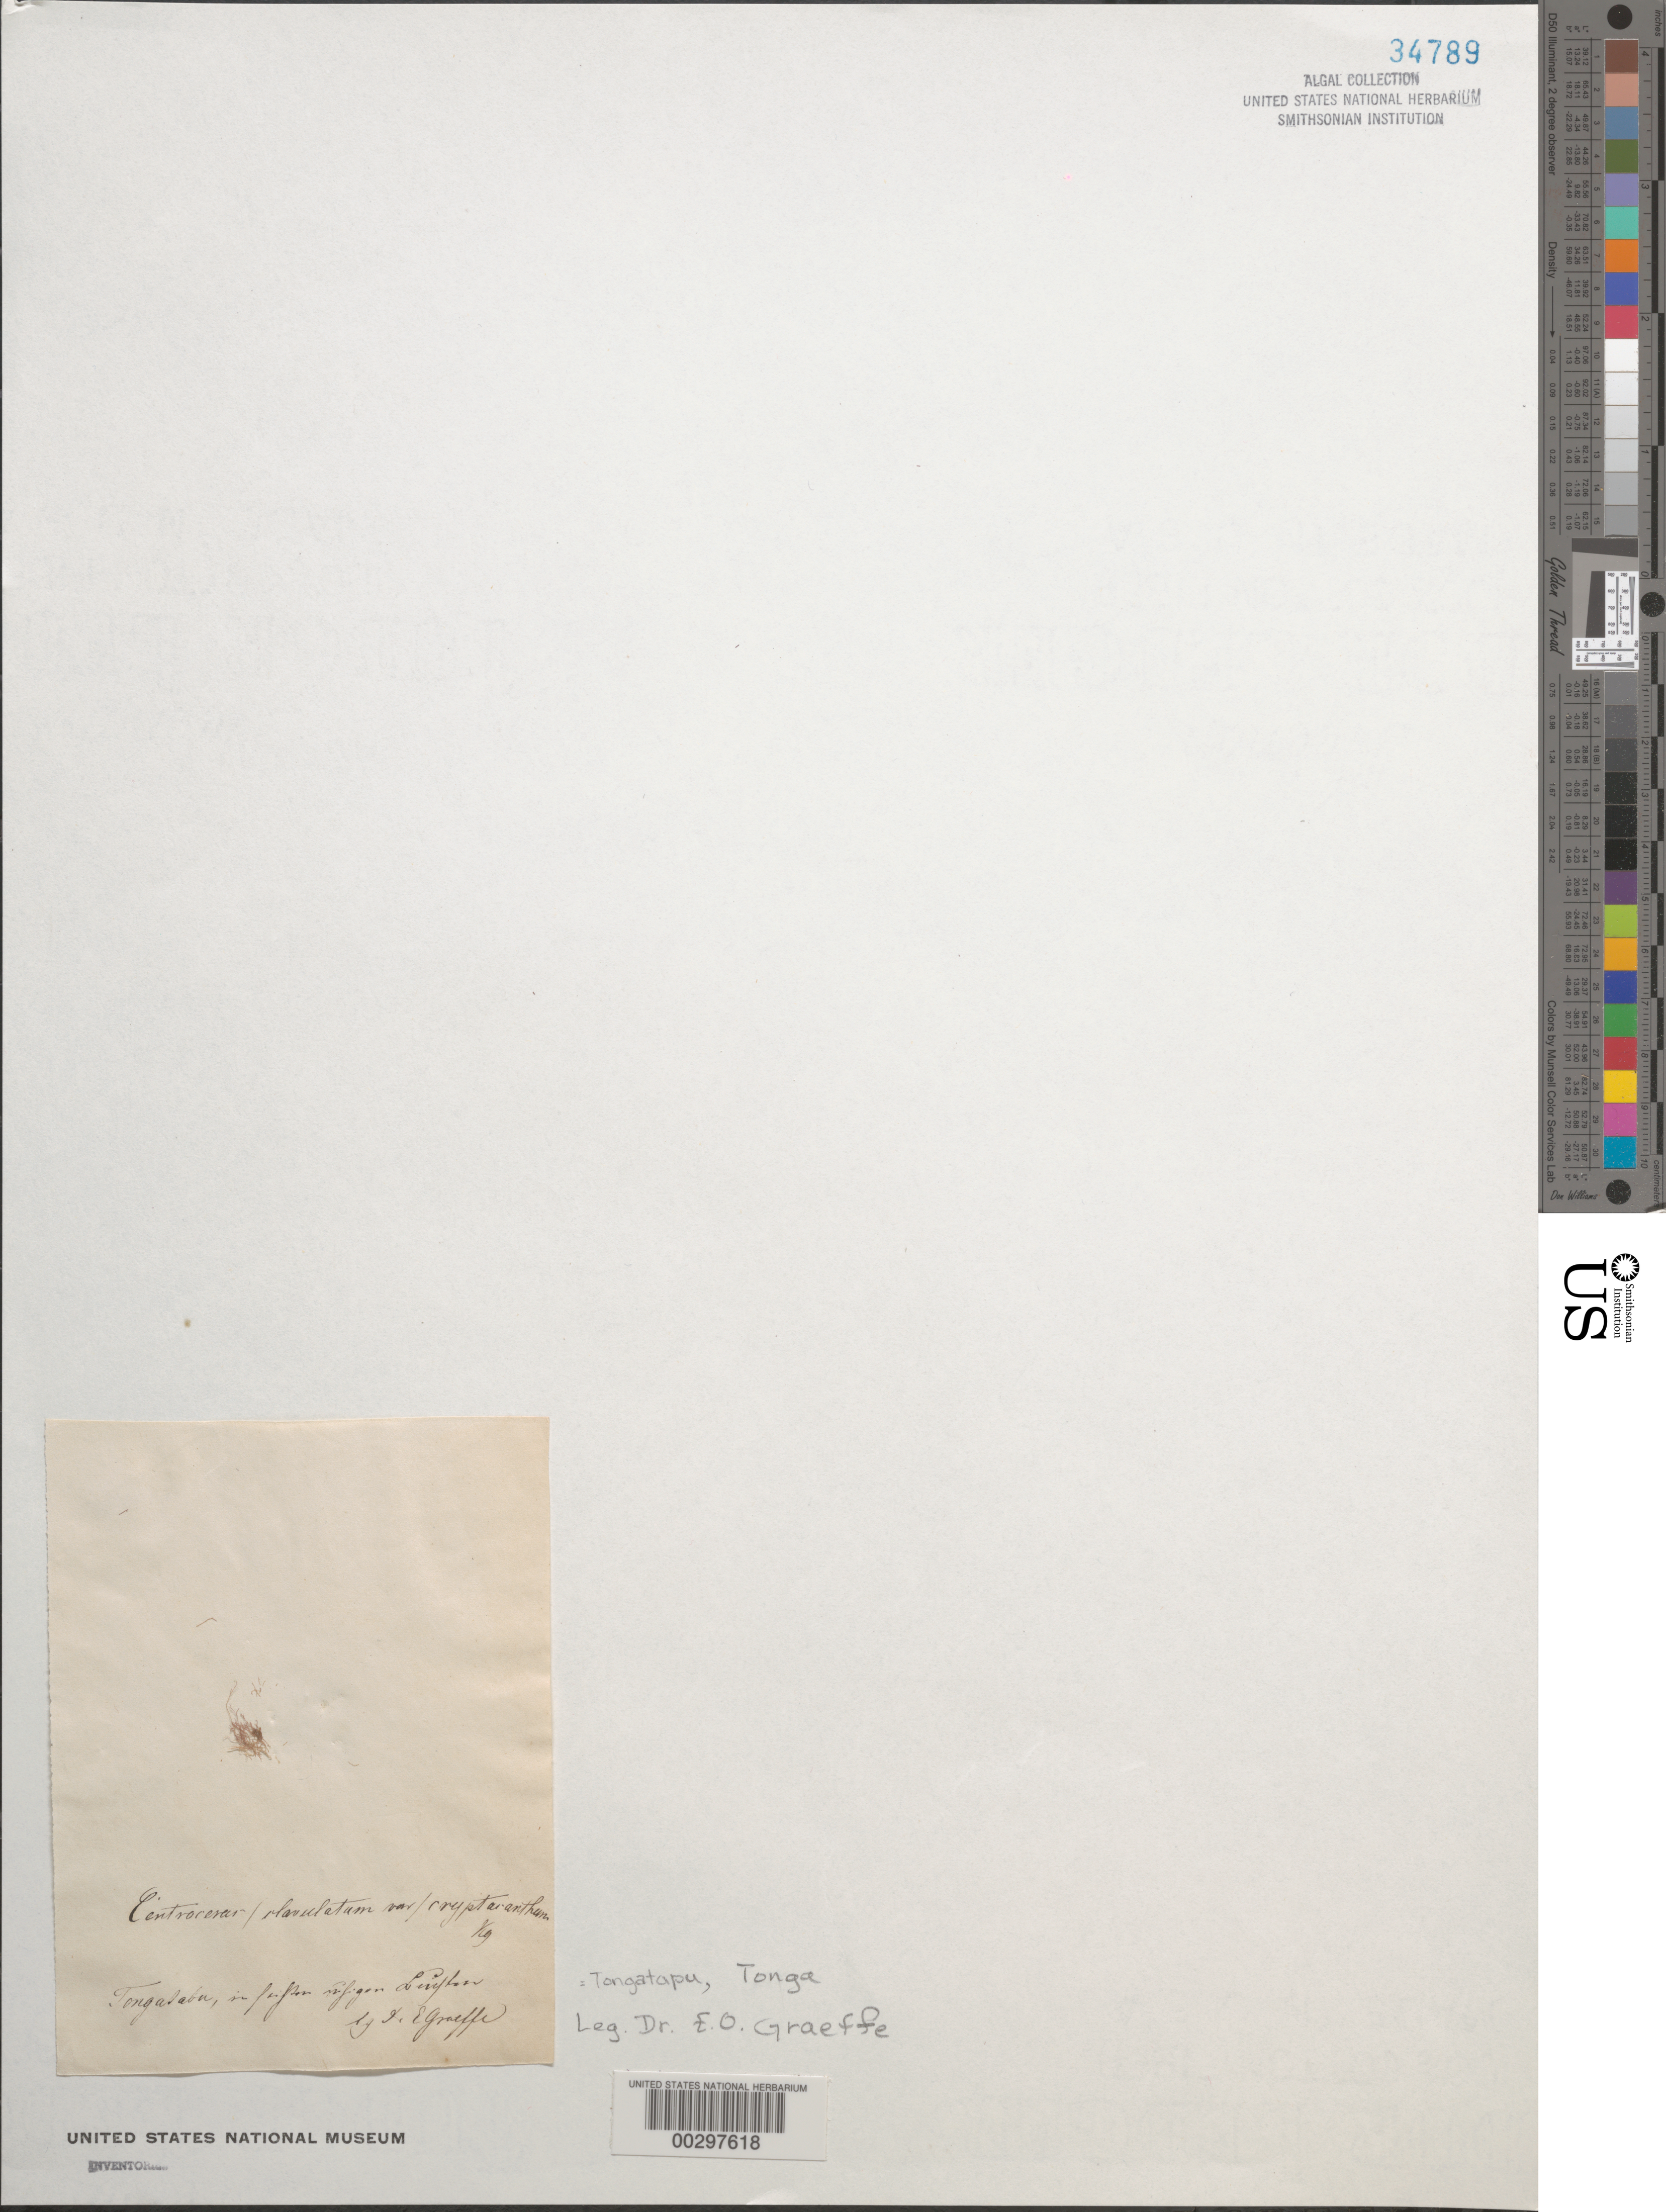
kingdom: Plantae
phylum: Rhodophyta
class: Florideophyceae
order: Ceramiales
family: Ceramiaceae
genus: Centroceras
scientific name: Centroceras clavulatum var. cryptaranthum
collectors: E. Graeffe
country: Tonga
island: Tongatapu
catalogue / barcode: US 34789